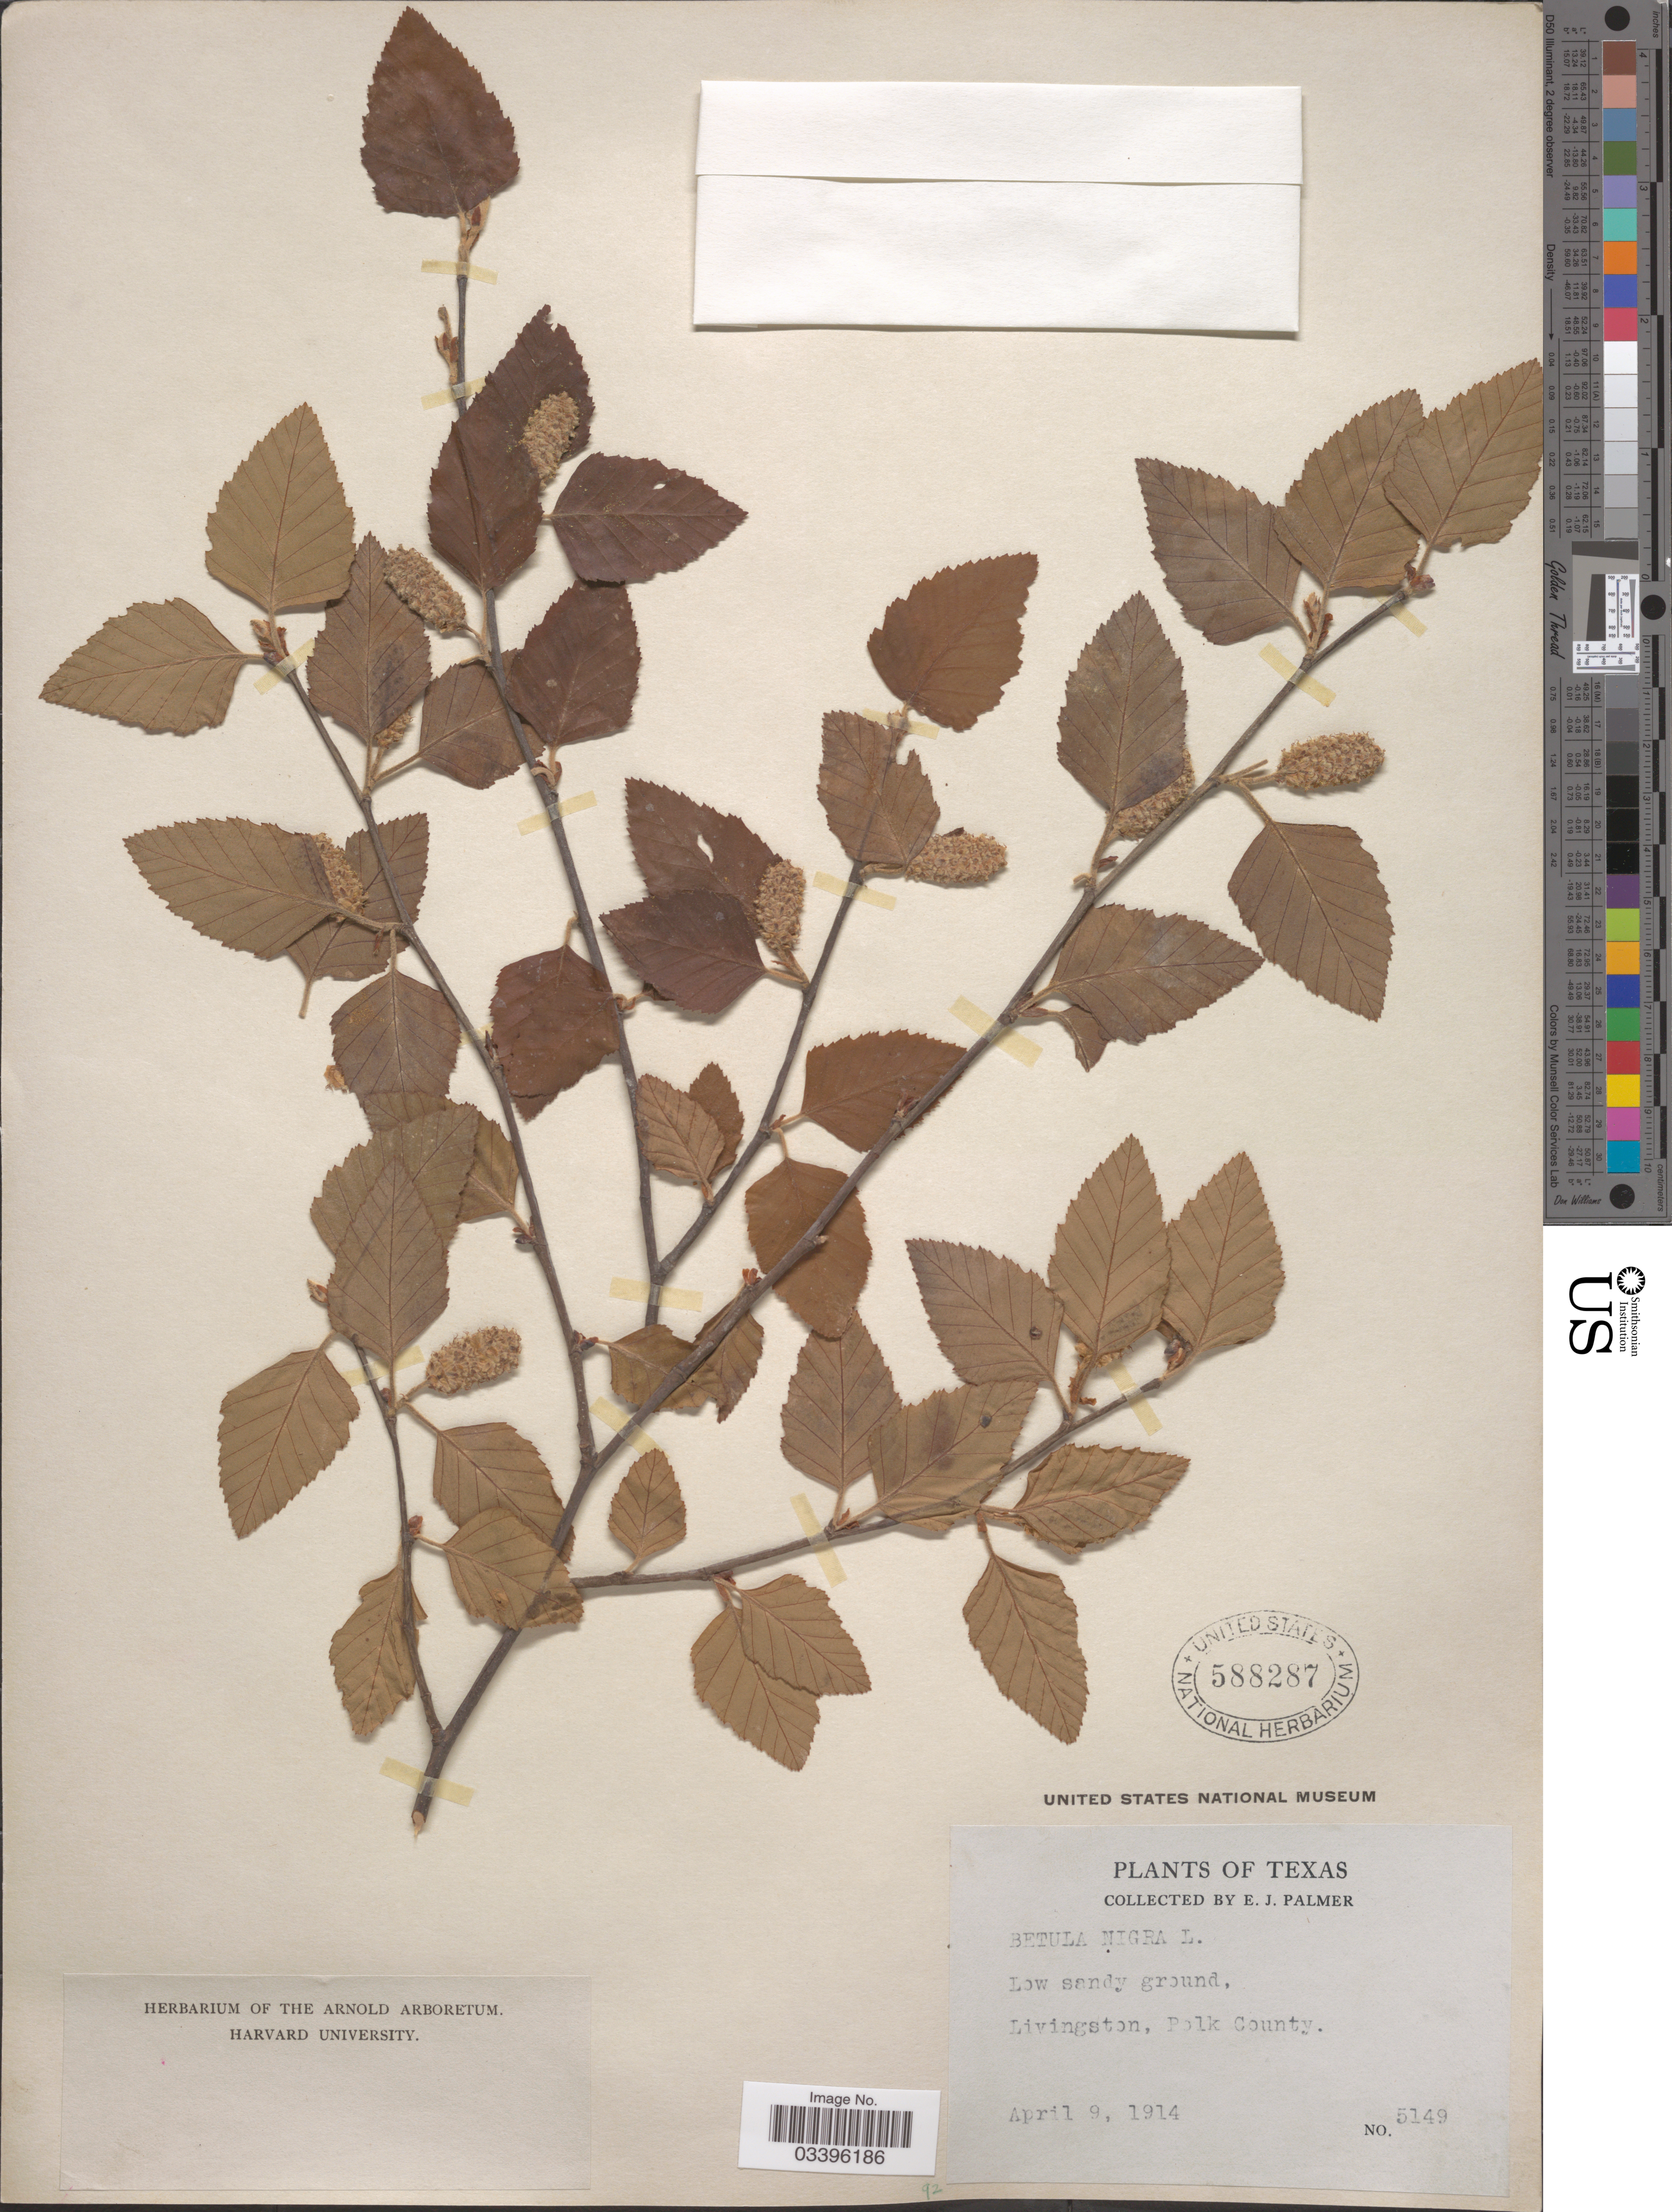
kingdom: Plantae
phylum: Tracheophyta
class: Magnoliopsida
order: Fagales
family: Betulaceae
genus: Betula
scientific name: Betula nigra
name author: L.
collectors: E. J. Palmer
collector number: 5149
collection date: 1914-04-09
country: United States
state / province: Texas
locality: Low sandy ground, Livingston, Polk County.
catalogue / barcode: US 588287